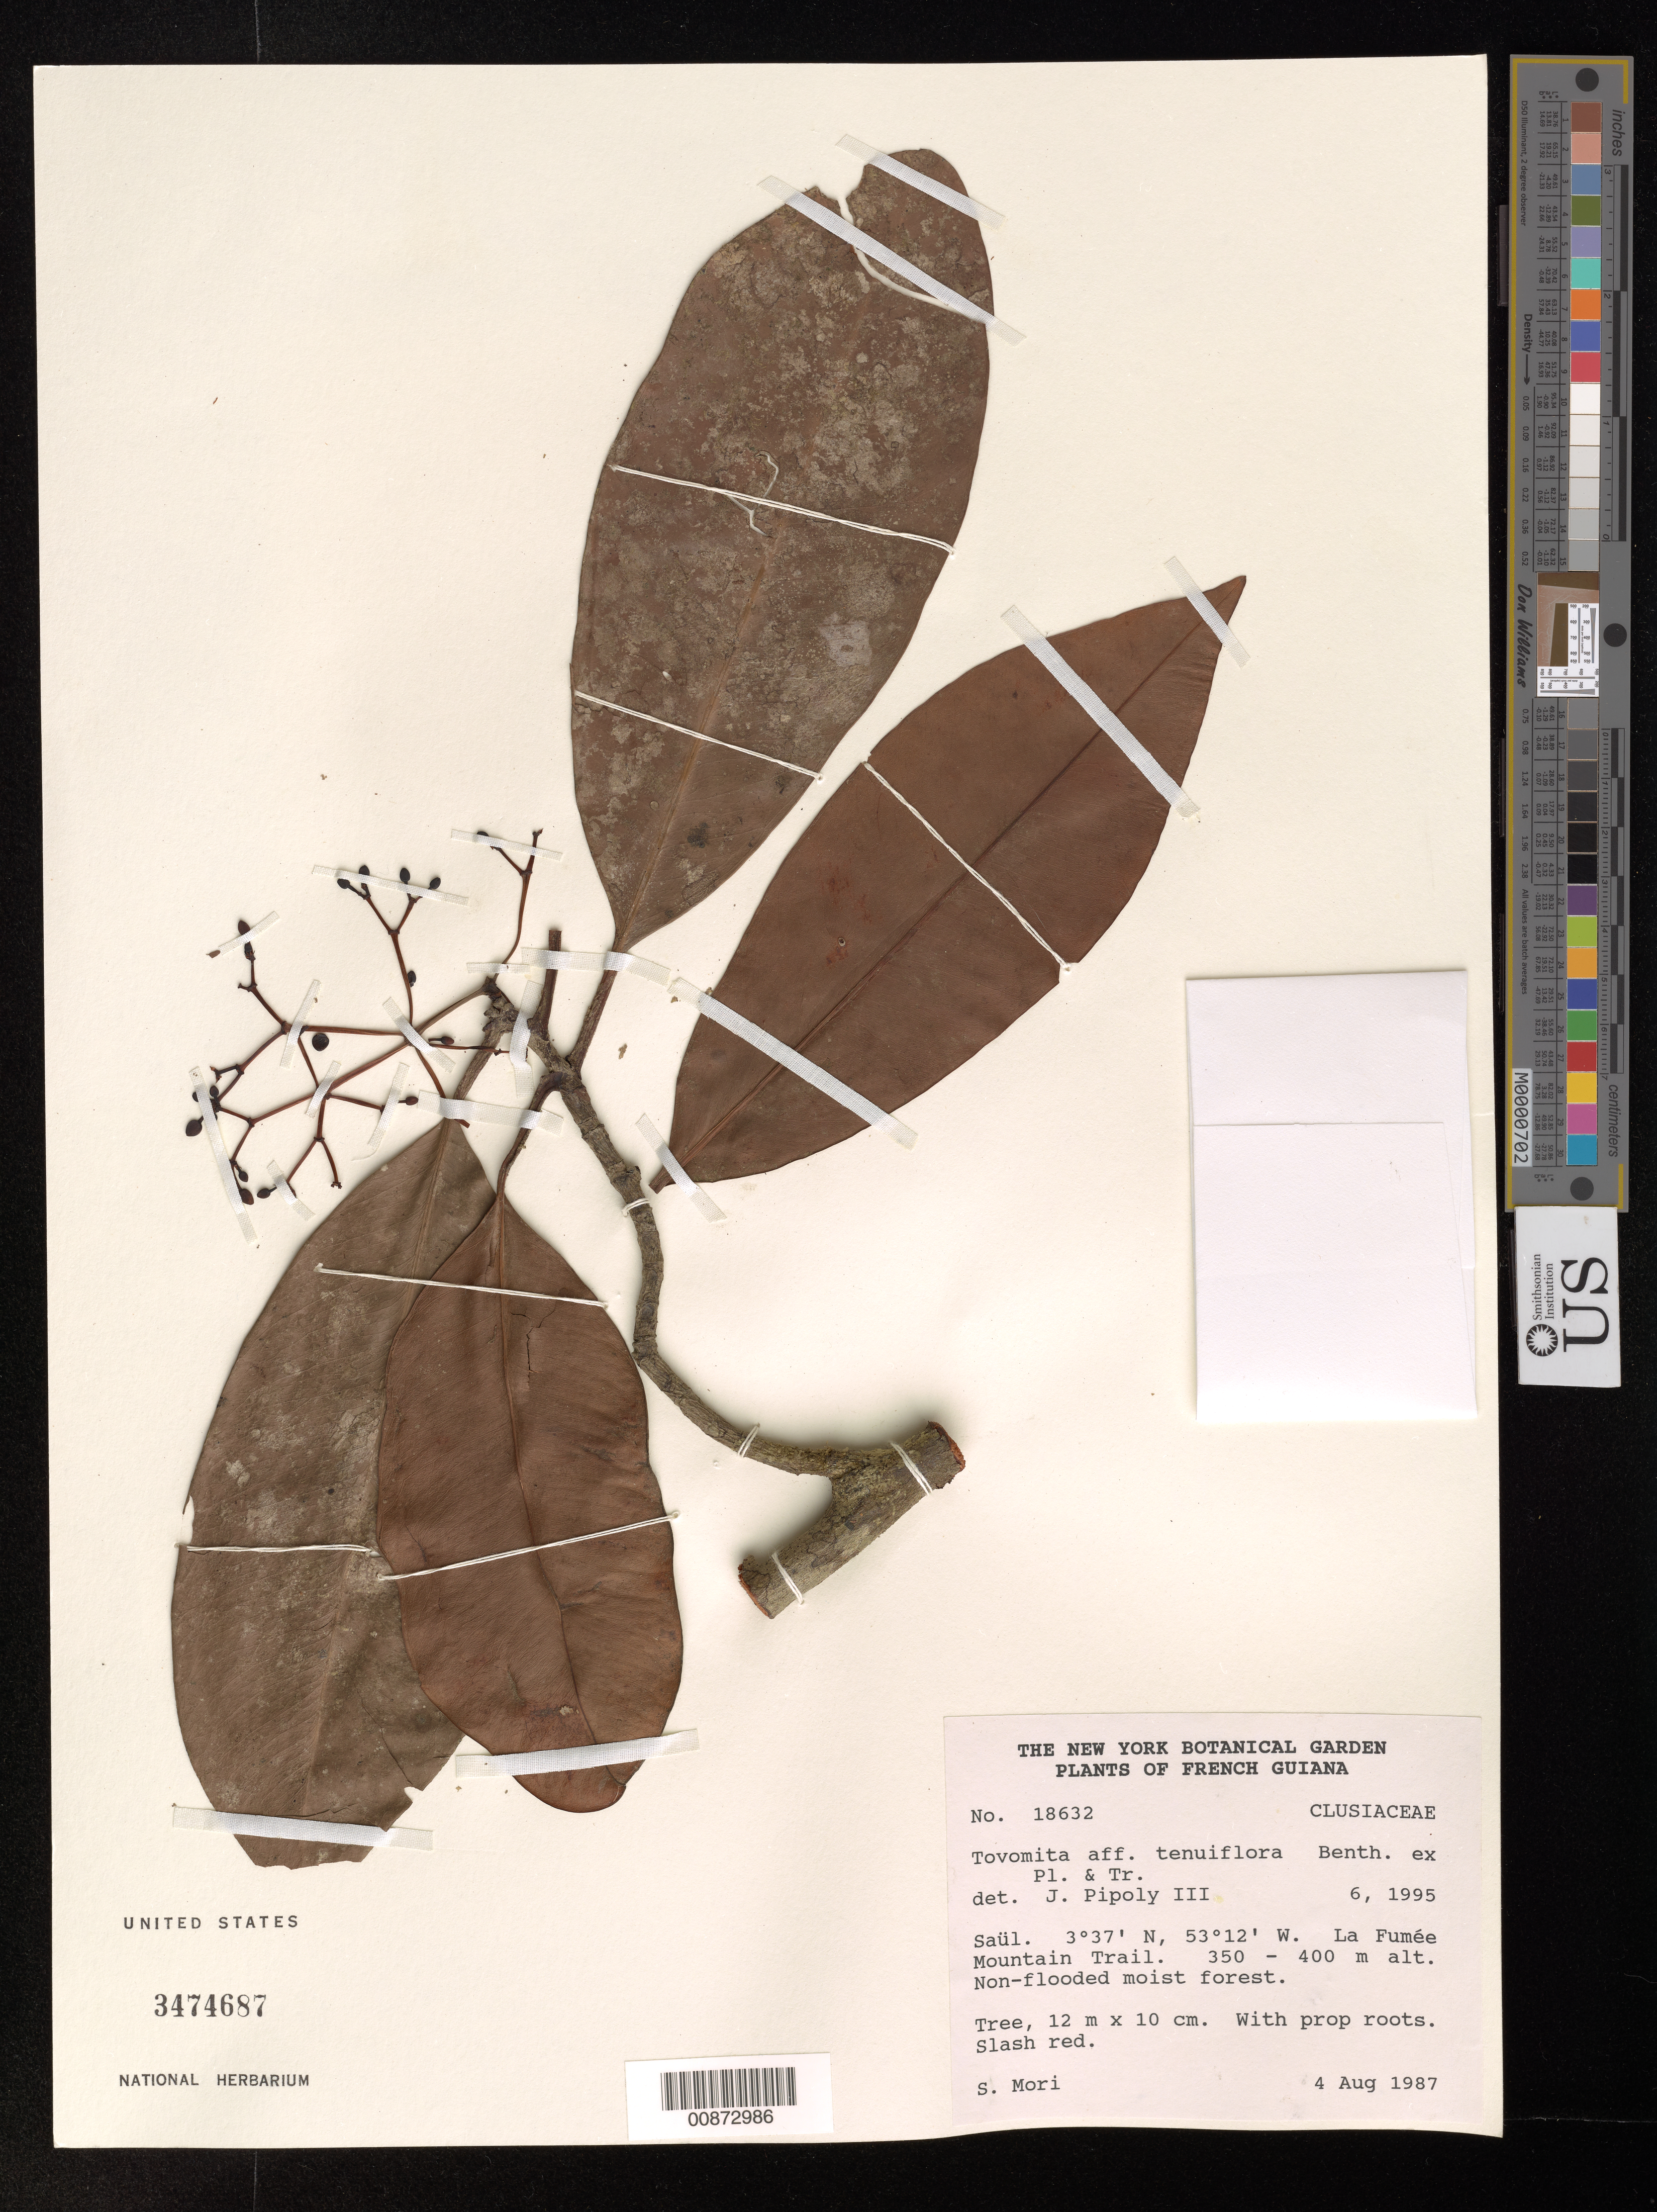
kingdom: Plantae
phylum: Tracheophyta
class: Magnoliopsida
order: Malpighiales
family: Clusiaceae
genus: Tovomita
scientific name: Tovomita tenuiflora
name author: Benth. ex Planch. & Triana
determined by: Pipoly, J. J., III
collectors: S. Mori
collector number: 18632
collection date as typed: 4-Aug-87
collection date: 1987-08-04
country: French Guiana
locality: Saül, La Fumée Mountain Trail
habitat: Non-flooded moist forest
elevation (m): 350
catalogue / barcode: US 3474687